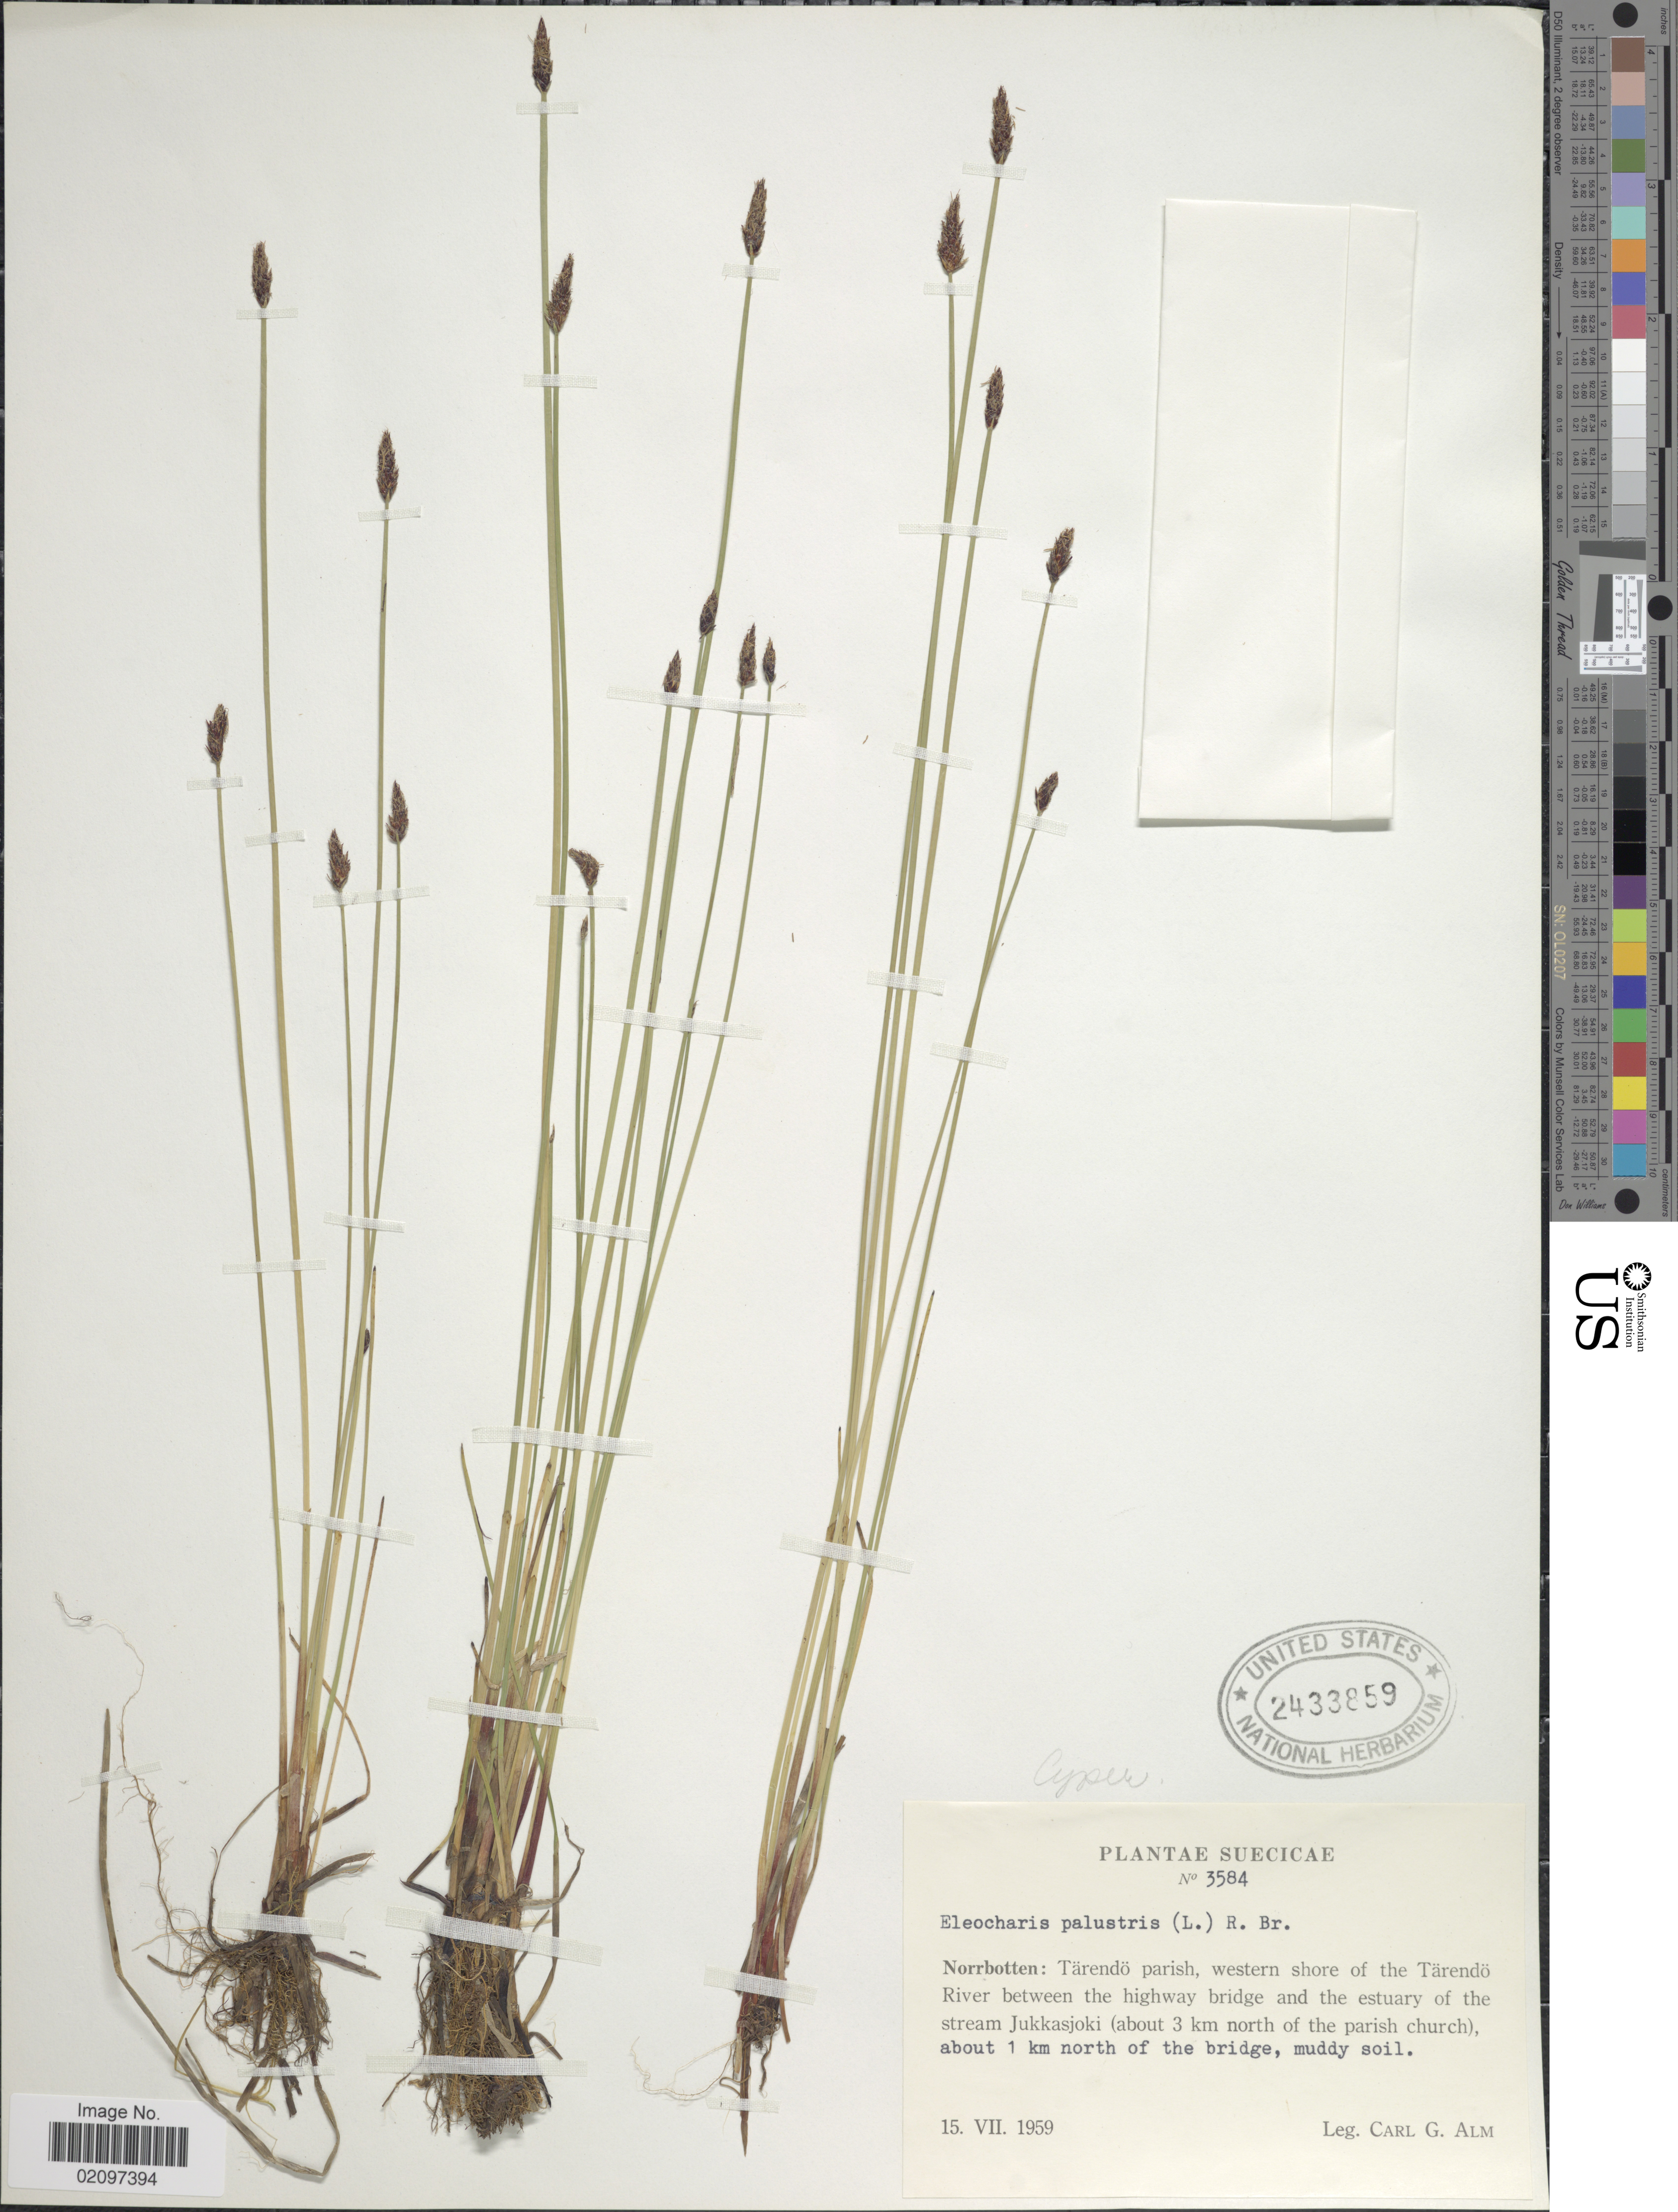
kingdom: Plantae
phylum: Tracheophyta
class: Liliopsida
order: Poales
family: Cyperaceae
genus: Eleocharis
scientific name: Eleocharis palustris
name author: (L.) Roem. & Schult.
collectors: C. G. Alm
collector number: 3584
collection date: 1959-07-15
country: Sweden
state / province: Norrbotten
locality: Suecicae. Norrbotten: Tarendo paris, western shore of the Tarendo River between the highway bridge and the estuary of the stream. Jukkasjoki (about 3 km north of the parish church), about 1 km north of the bridge.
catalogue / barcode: US 2433859